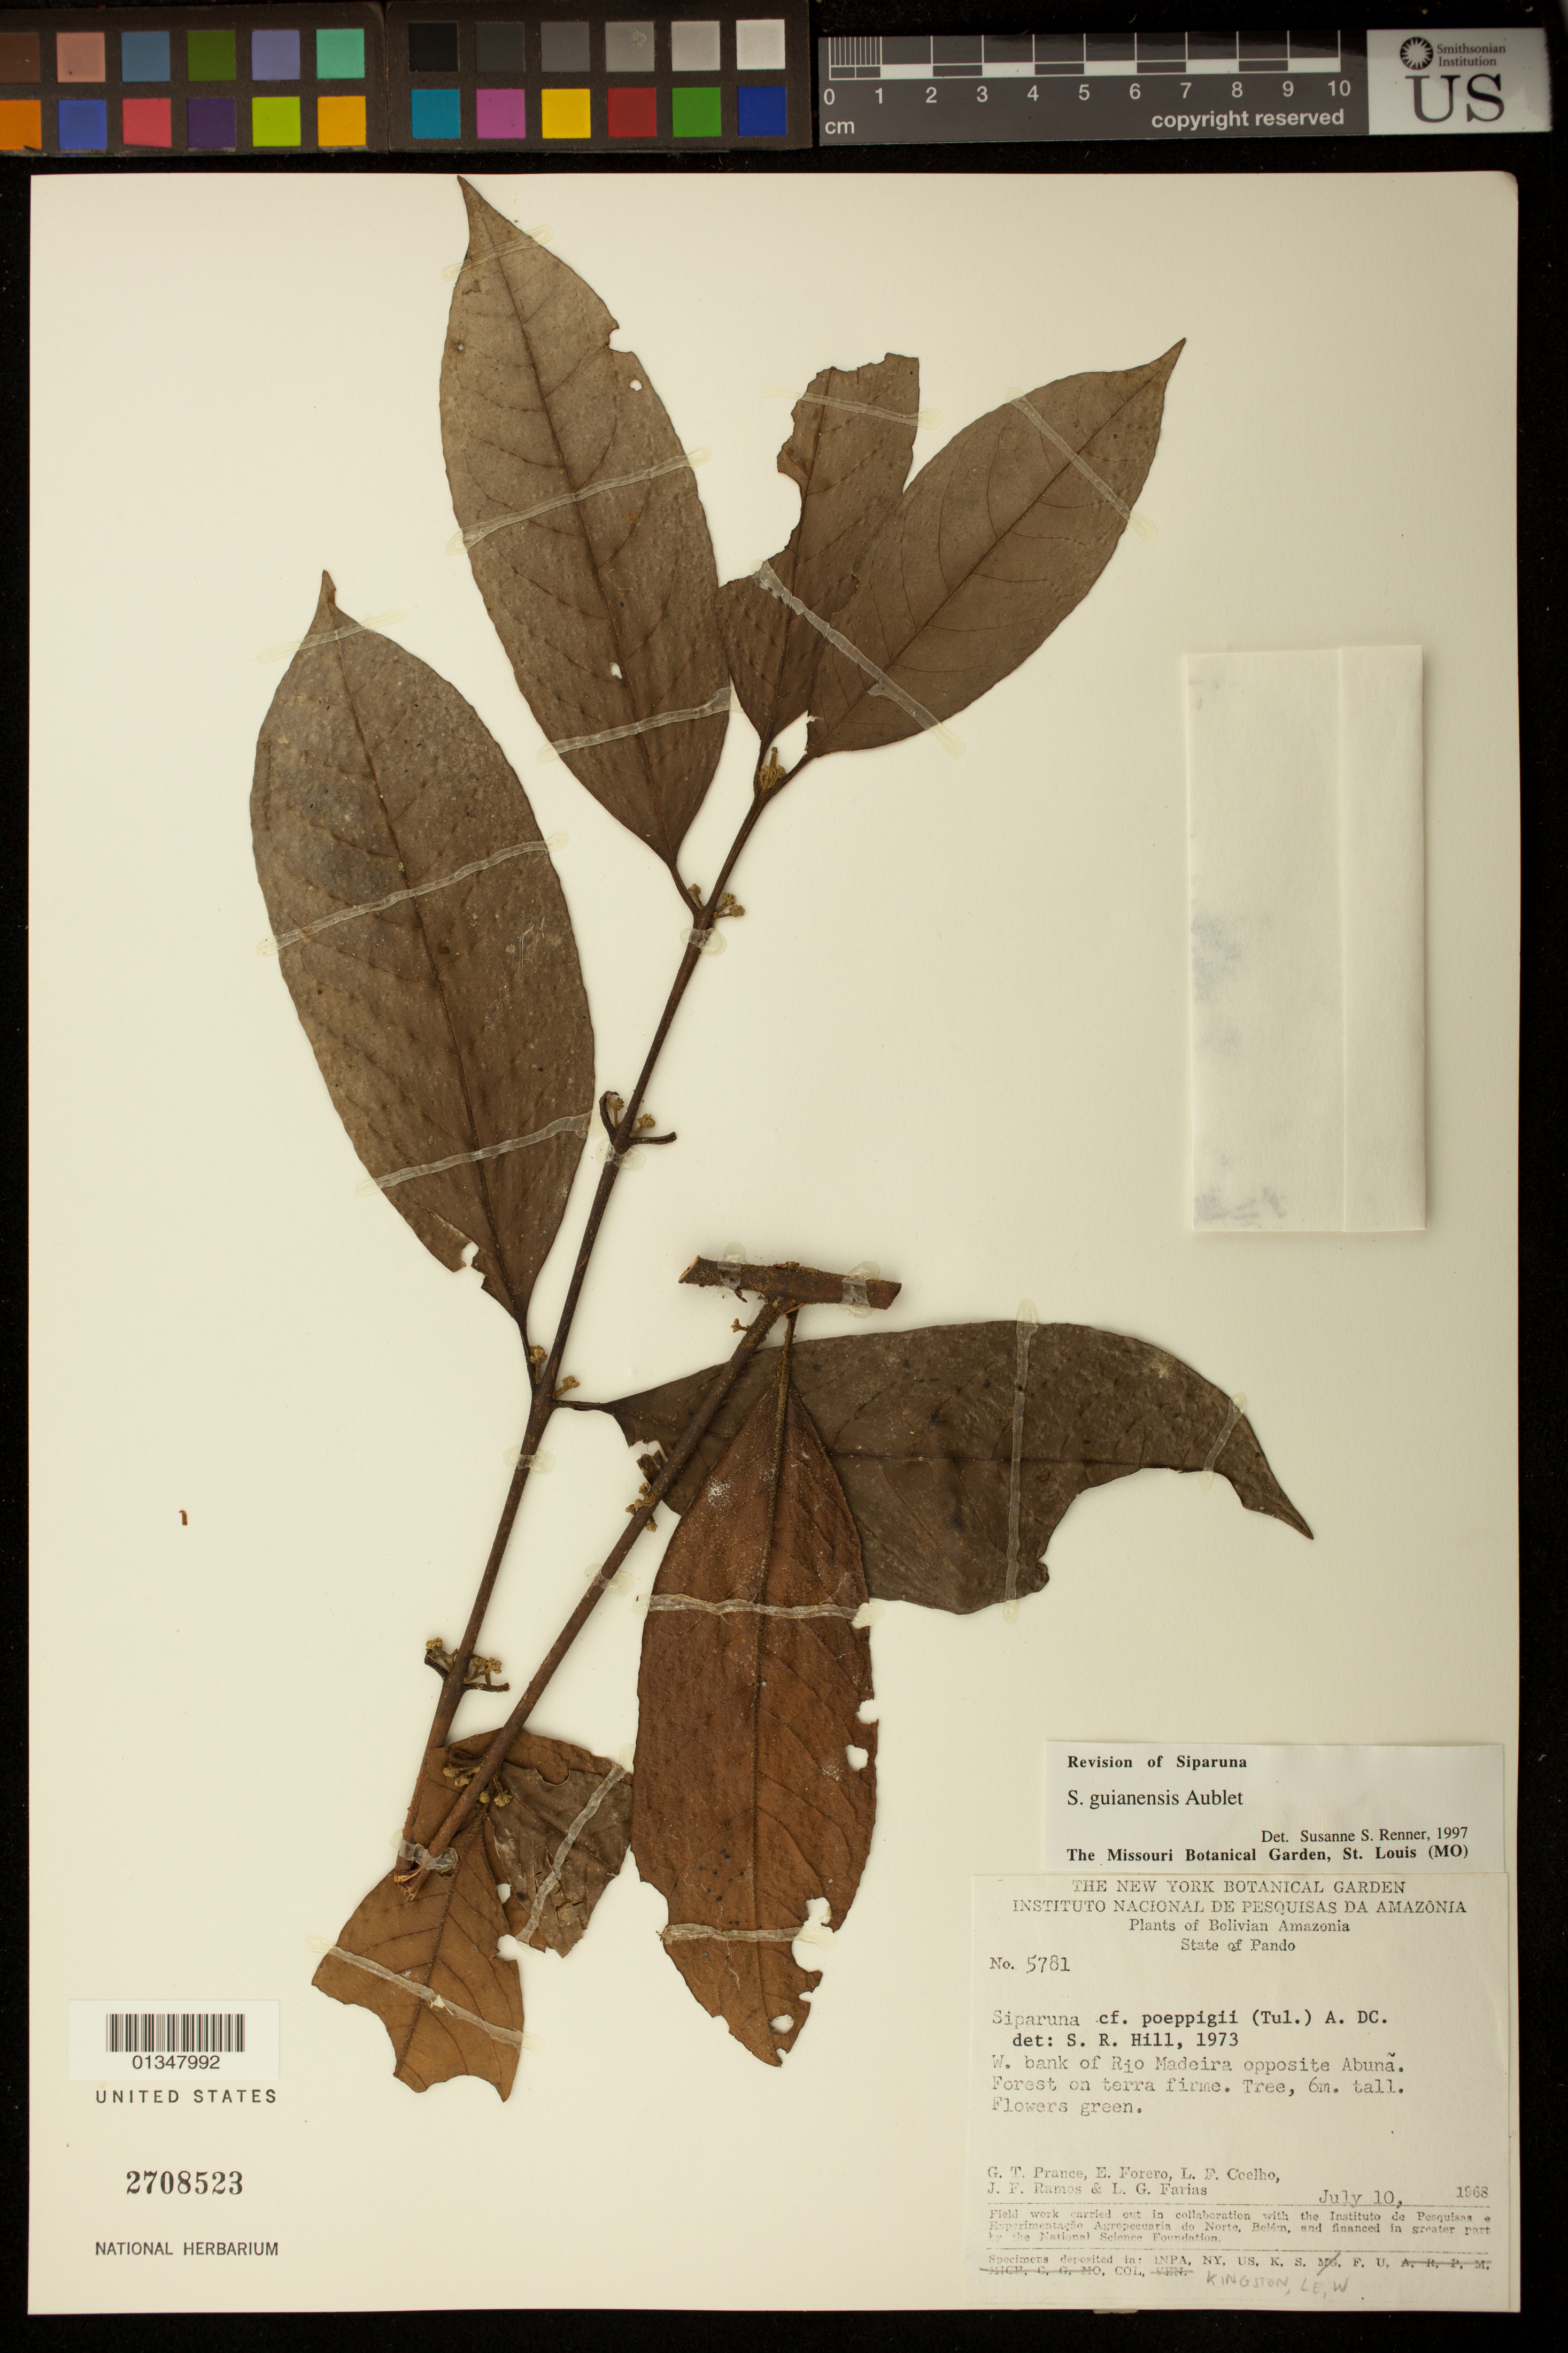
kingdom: Plantae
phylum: Tracheophyta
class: Magnoliopsida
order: Laurales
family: Siparunaceae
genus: Siparuna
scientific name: Siparuna guianensis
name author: Aubl.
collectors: G. T. Prance, E. Forero, L. F. Coelho, J. F. Ramos & L. G. Farias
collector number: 5781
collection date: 1968-07-10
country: Bolivia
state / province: Pando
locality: W. bank of Rio Madeira opposite Abunã.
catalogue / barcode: US 2708523